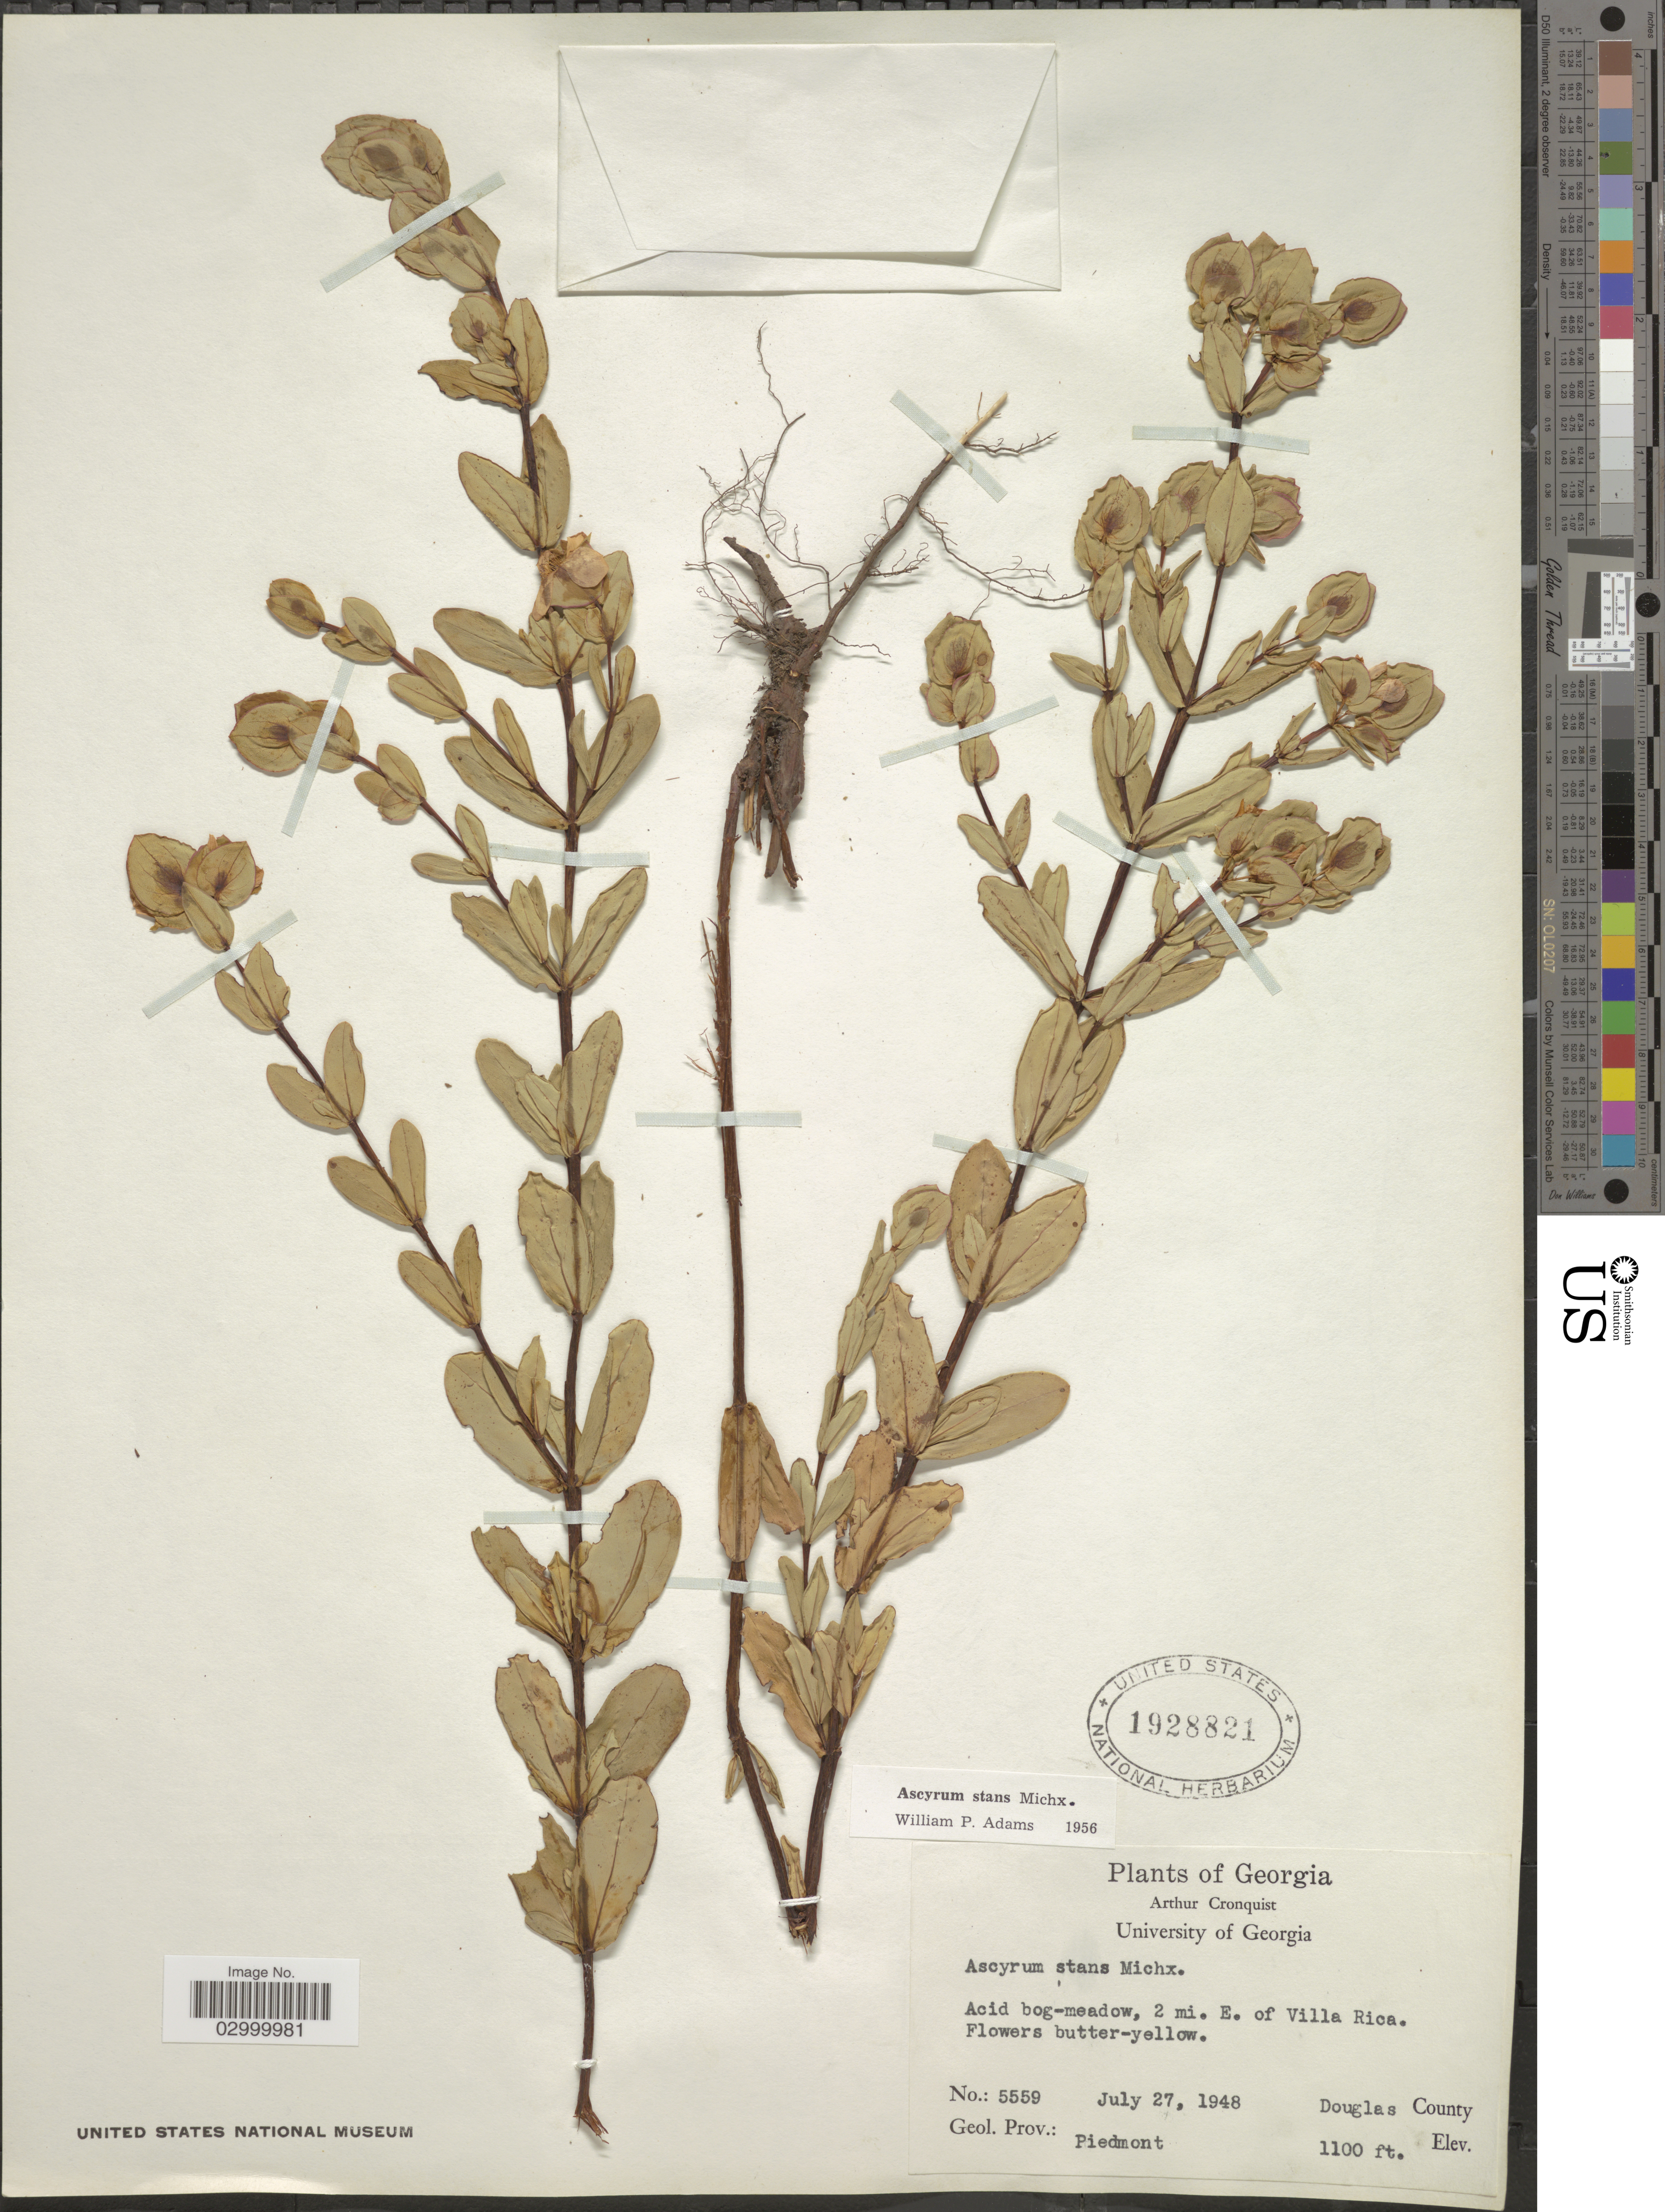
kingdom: Plantae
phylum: Tracheophyta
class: Magnoliopsida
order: Malpighiales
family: Hypericaceae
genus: Hypericum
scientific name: Hypericum crux-andreae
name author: (L.) Crantz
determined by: Strong, Mark T., (BOT), Smithsonian Institution - National Museum of Natural History (UNITED STATES)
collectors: A. J. Cronquist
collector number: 5559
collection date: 1948-07-27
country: United States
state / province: Georgia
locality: Acid bog-meadow, 2 mi. E. of Villa Rica. Douglas County. Geo. Prov.: Piedmont.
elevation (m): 335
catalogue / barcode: US 1928821